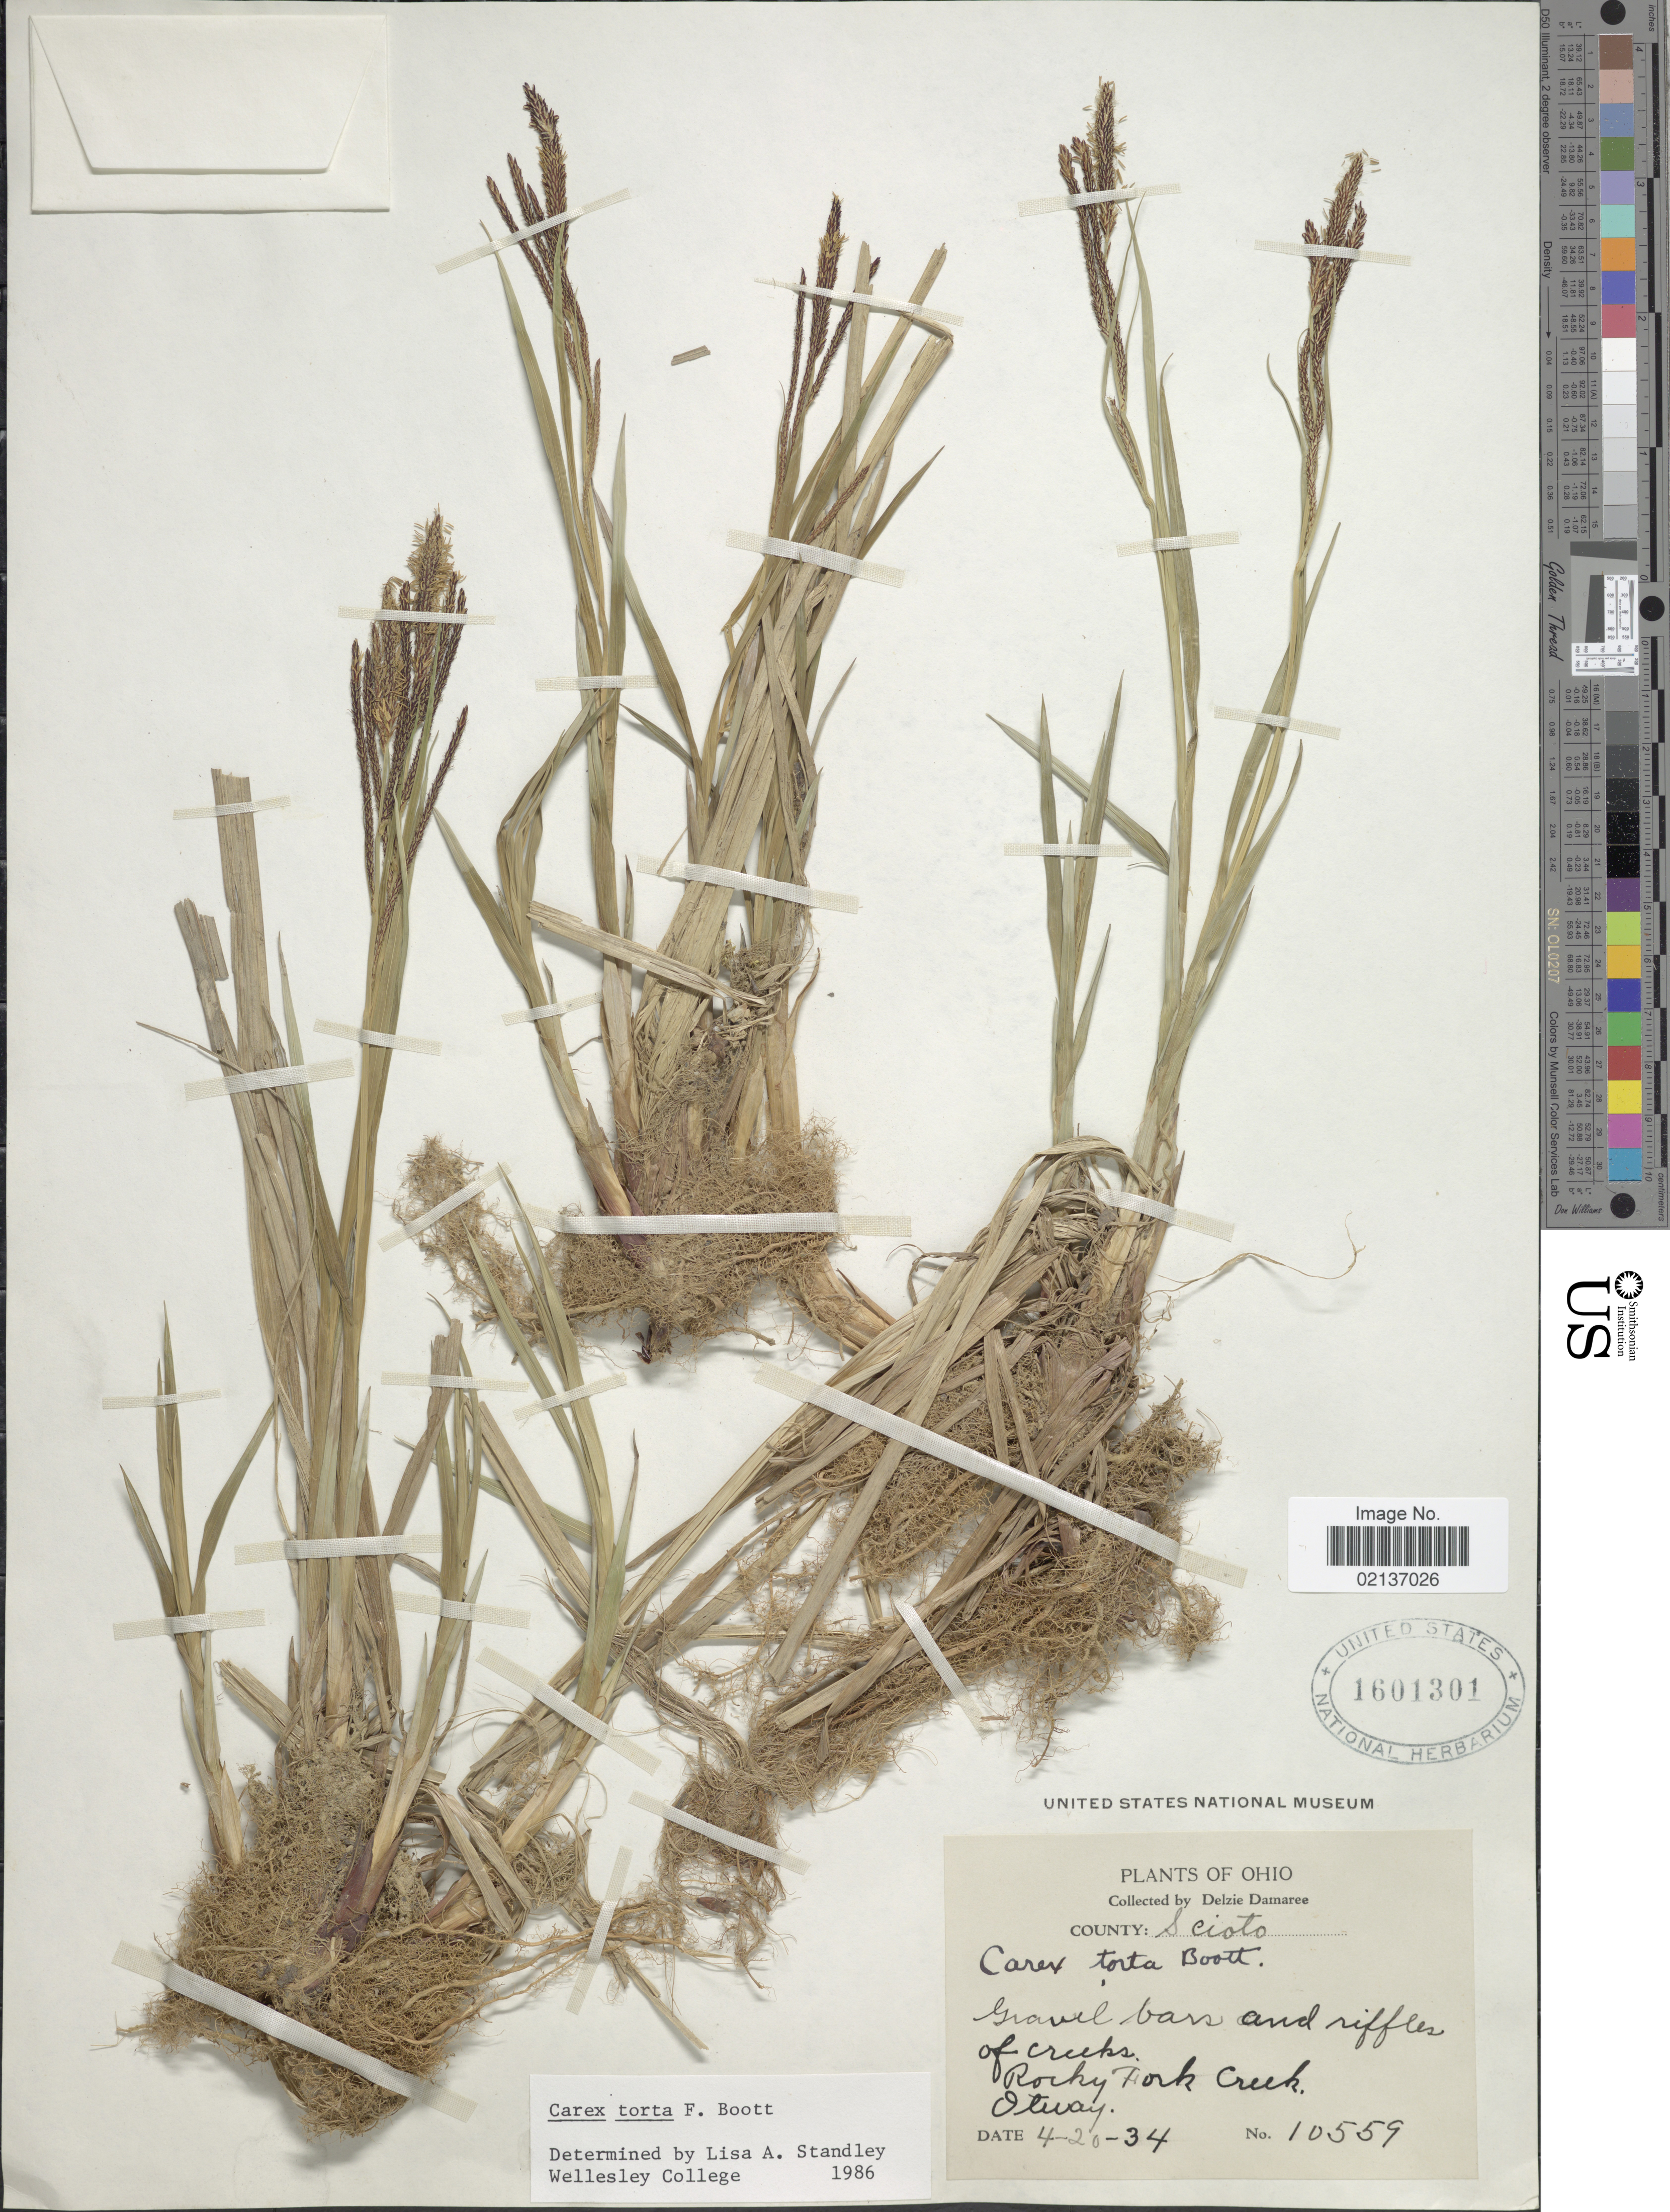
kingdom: Plantae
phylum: Tracheophyta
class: Liliopsida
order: Poales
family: Cyperaceae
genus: Carex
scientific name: Carex torta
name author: Boott ex Tuck.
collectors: D. Demaree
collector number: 10559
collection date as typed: Transcribed d/m/y: 20/4/34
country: United States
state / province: Ohio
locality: County Scioto, Rocky Fork Creek, Otway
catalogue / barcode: US 1601301